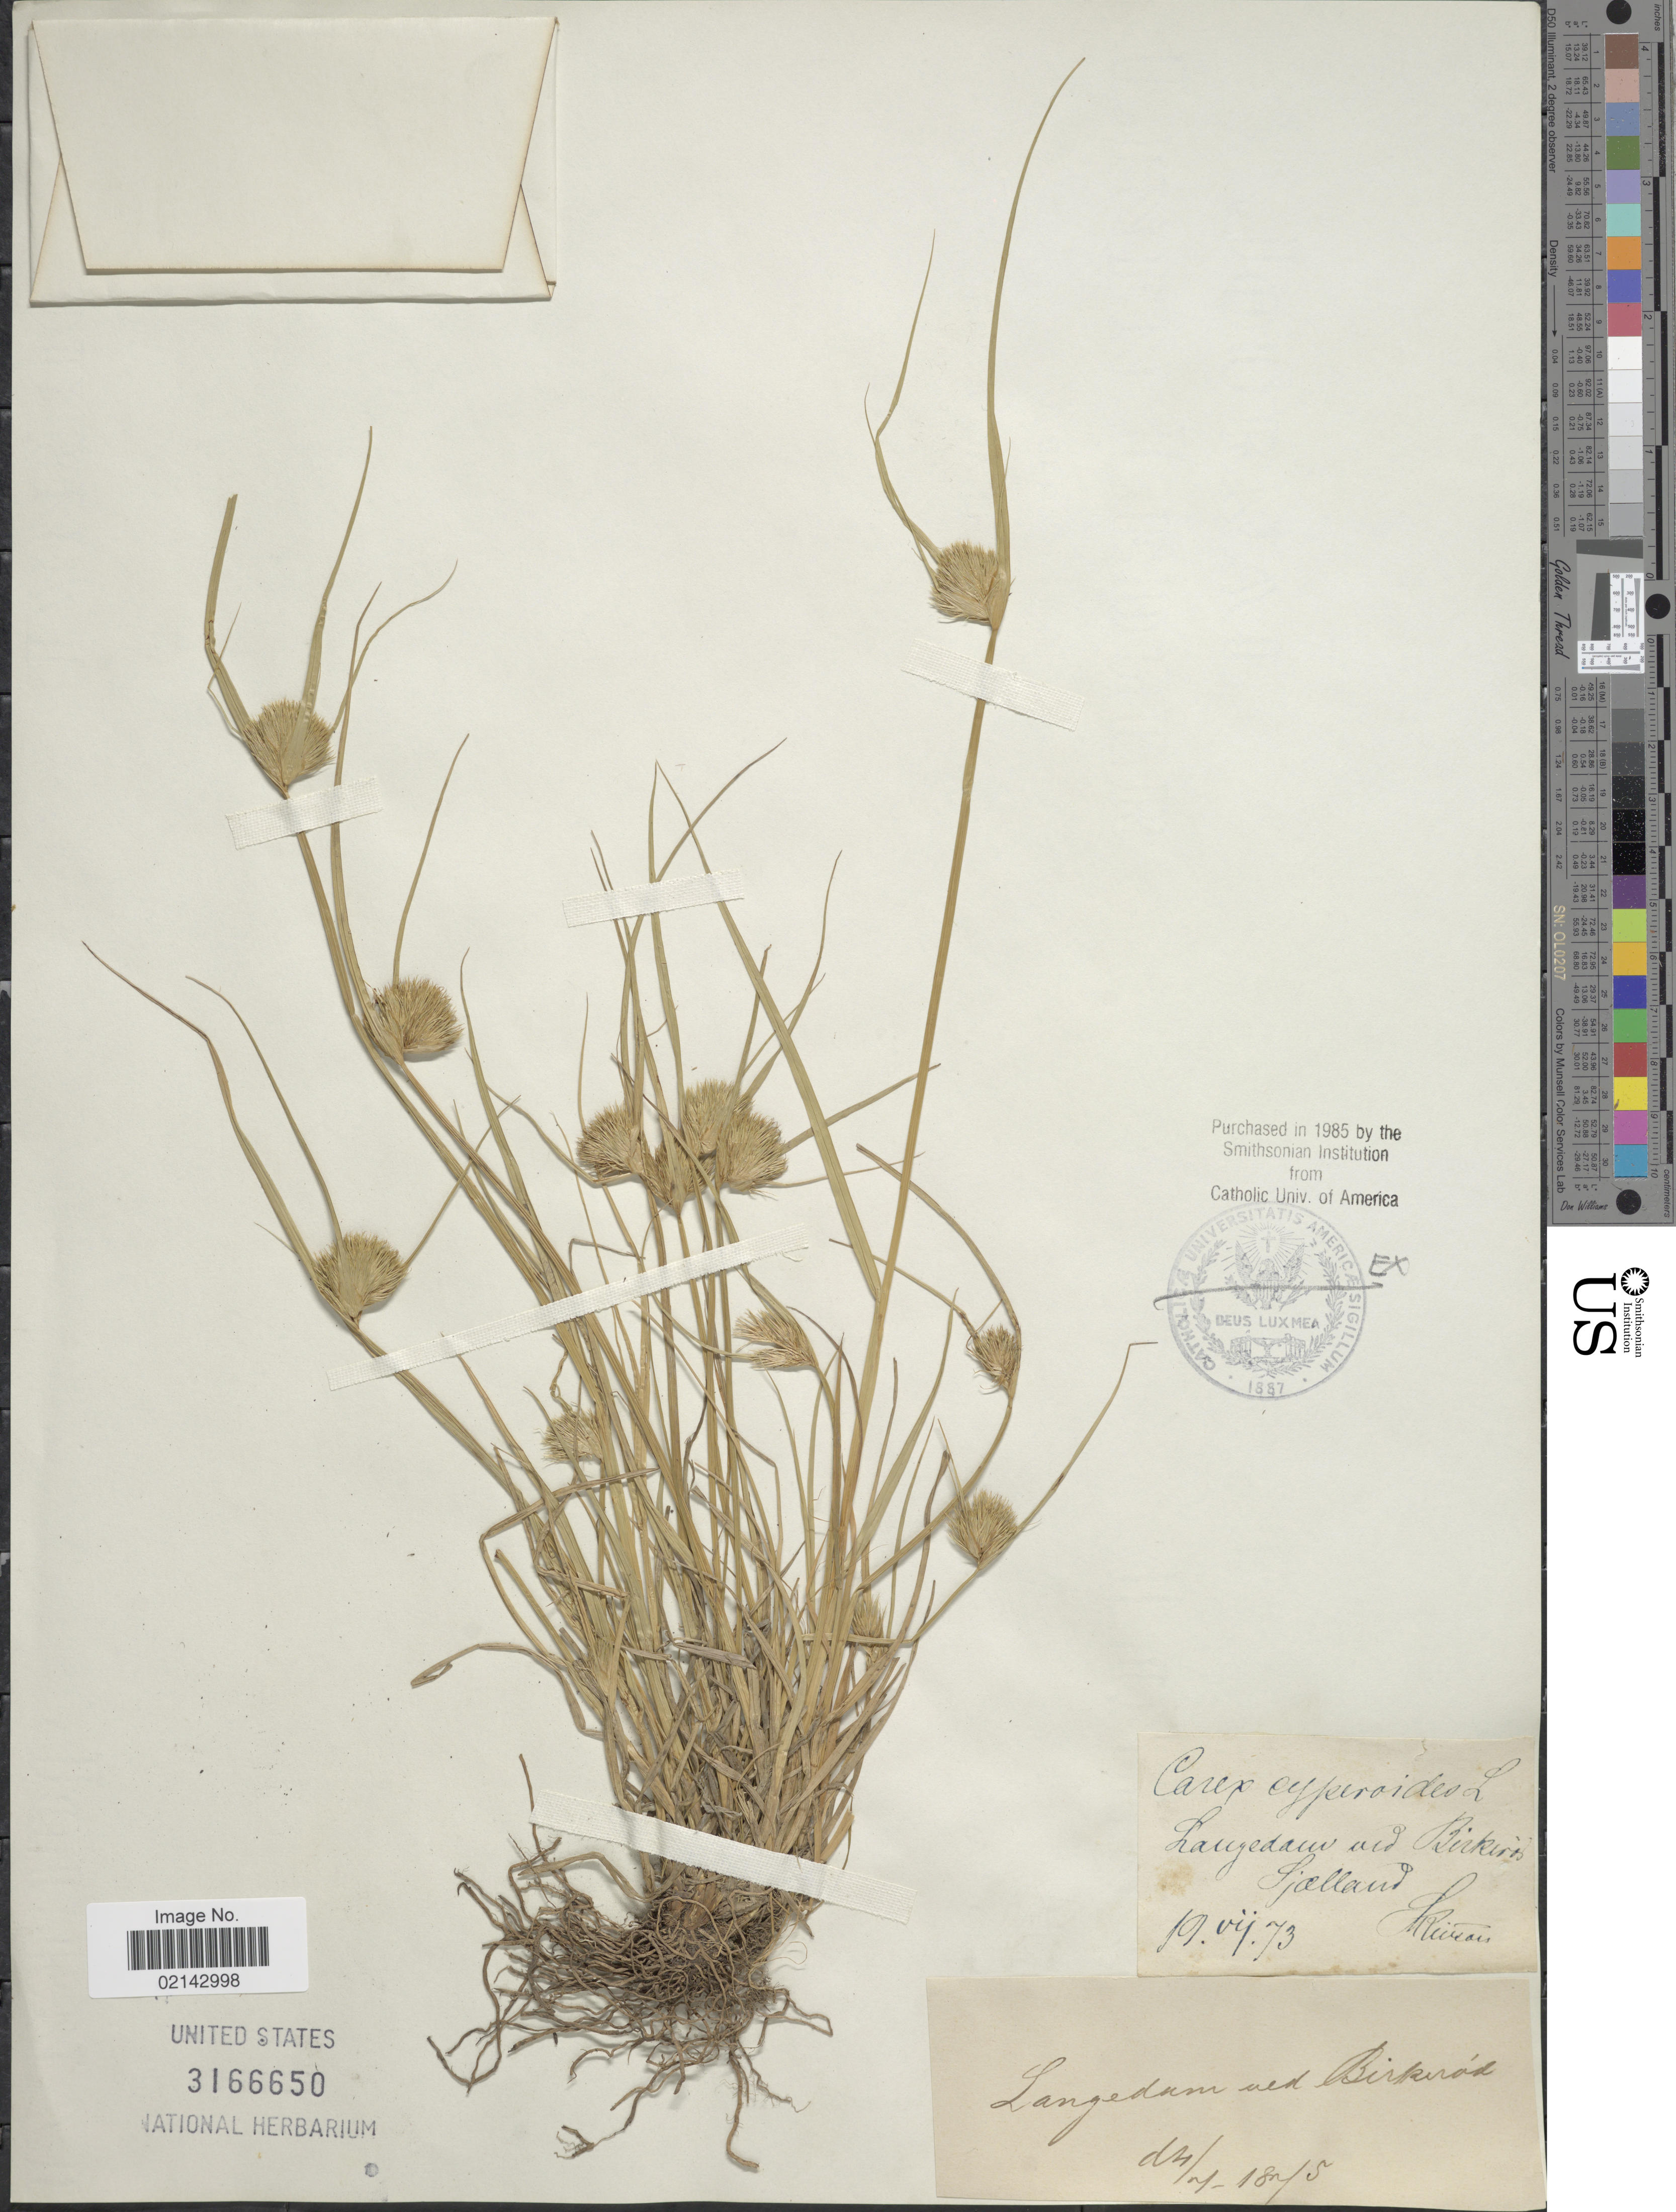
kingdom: Plantae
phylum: Tracheophyta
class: Liliopsida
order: Poales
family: Cyperaceae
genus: Carex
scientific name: Carex bohemica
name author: Schreb.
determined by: Strong, Mark T., (BOT), Smithsonian Institution - National Museum of Natural History (UNITED STATES)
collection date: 1873-07-19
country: Denmark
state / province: Sjæland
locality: Langedam ad Birkerød.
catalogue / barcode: US 3166650